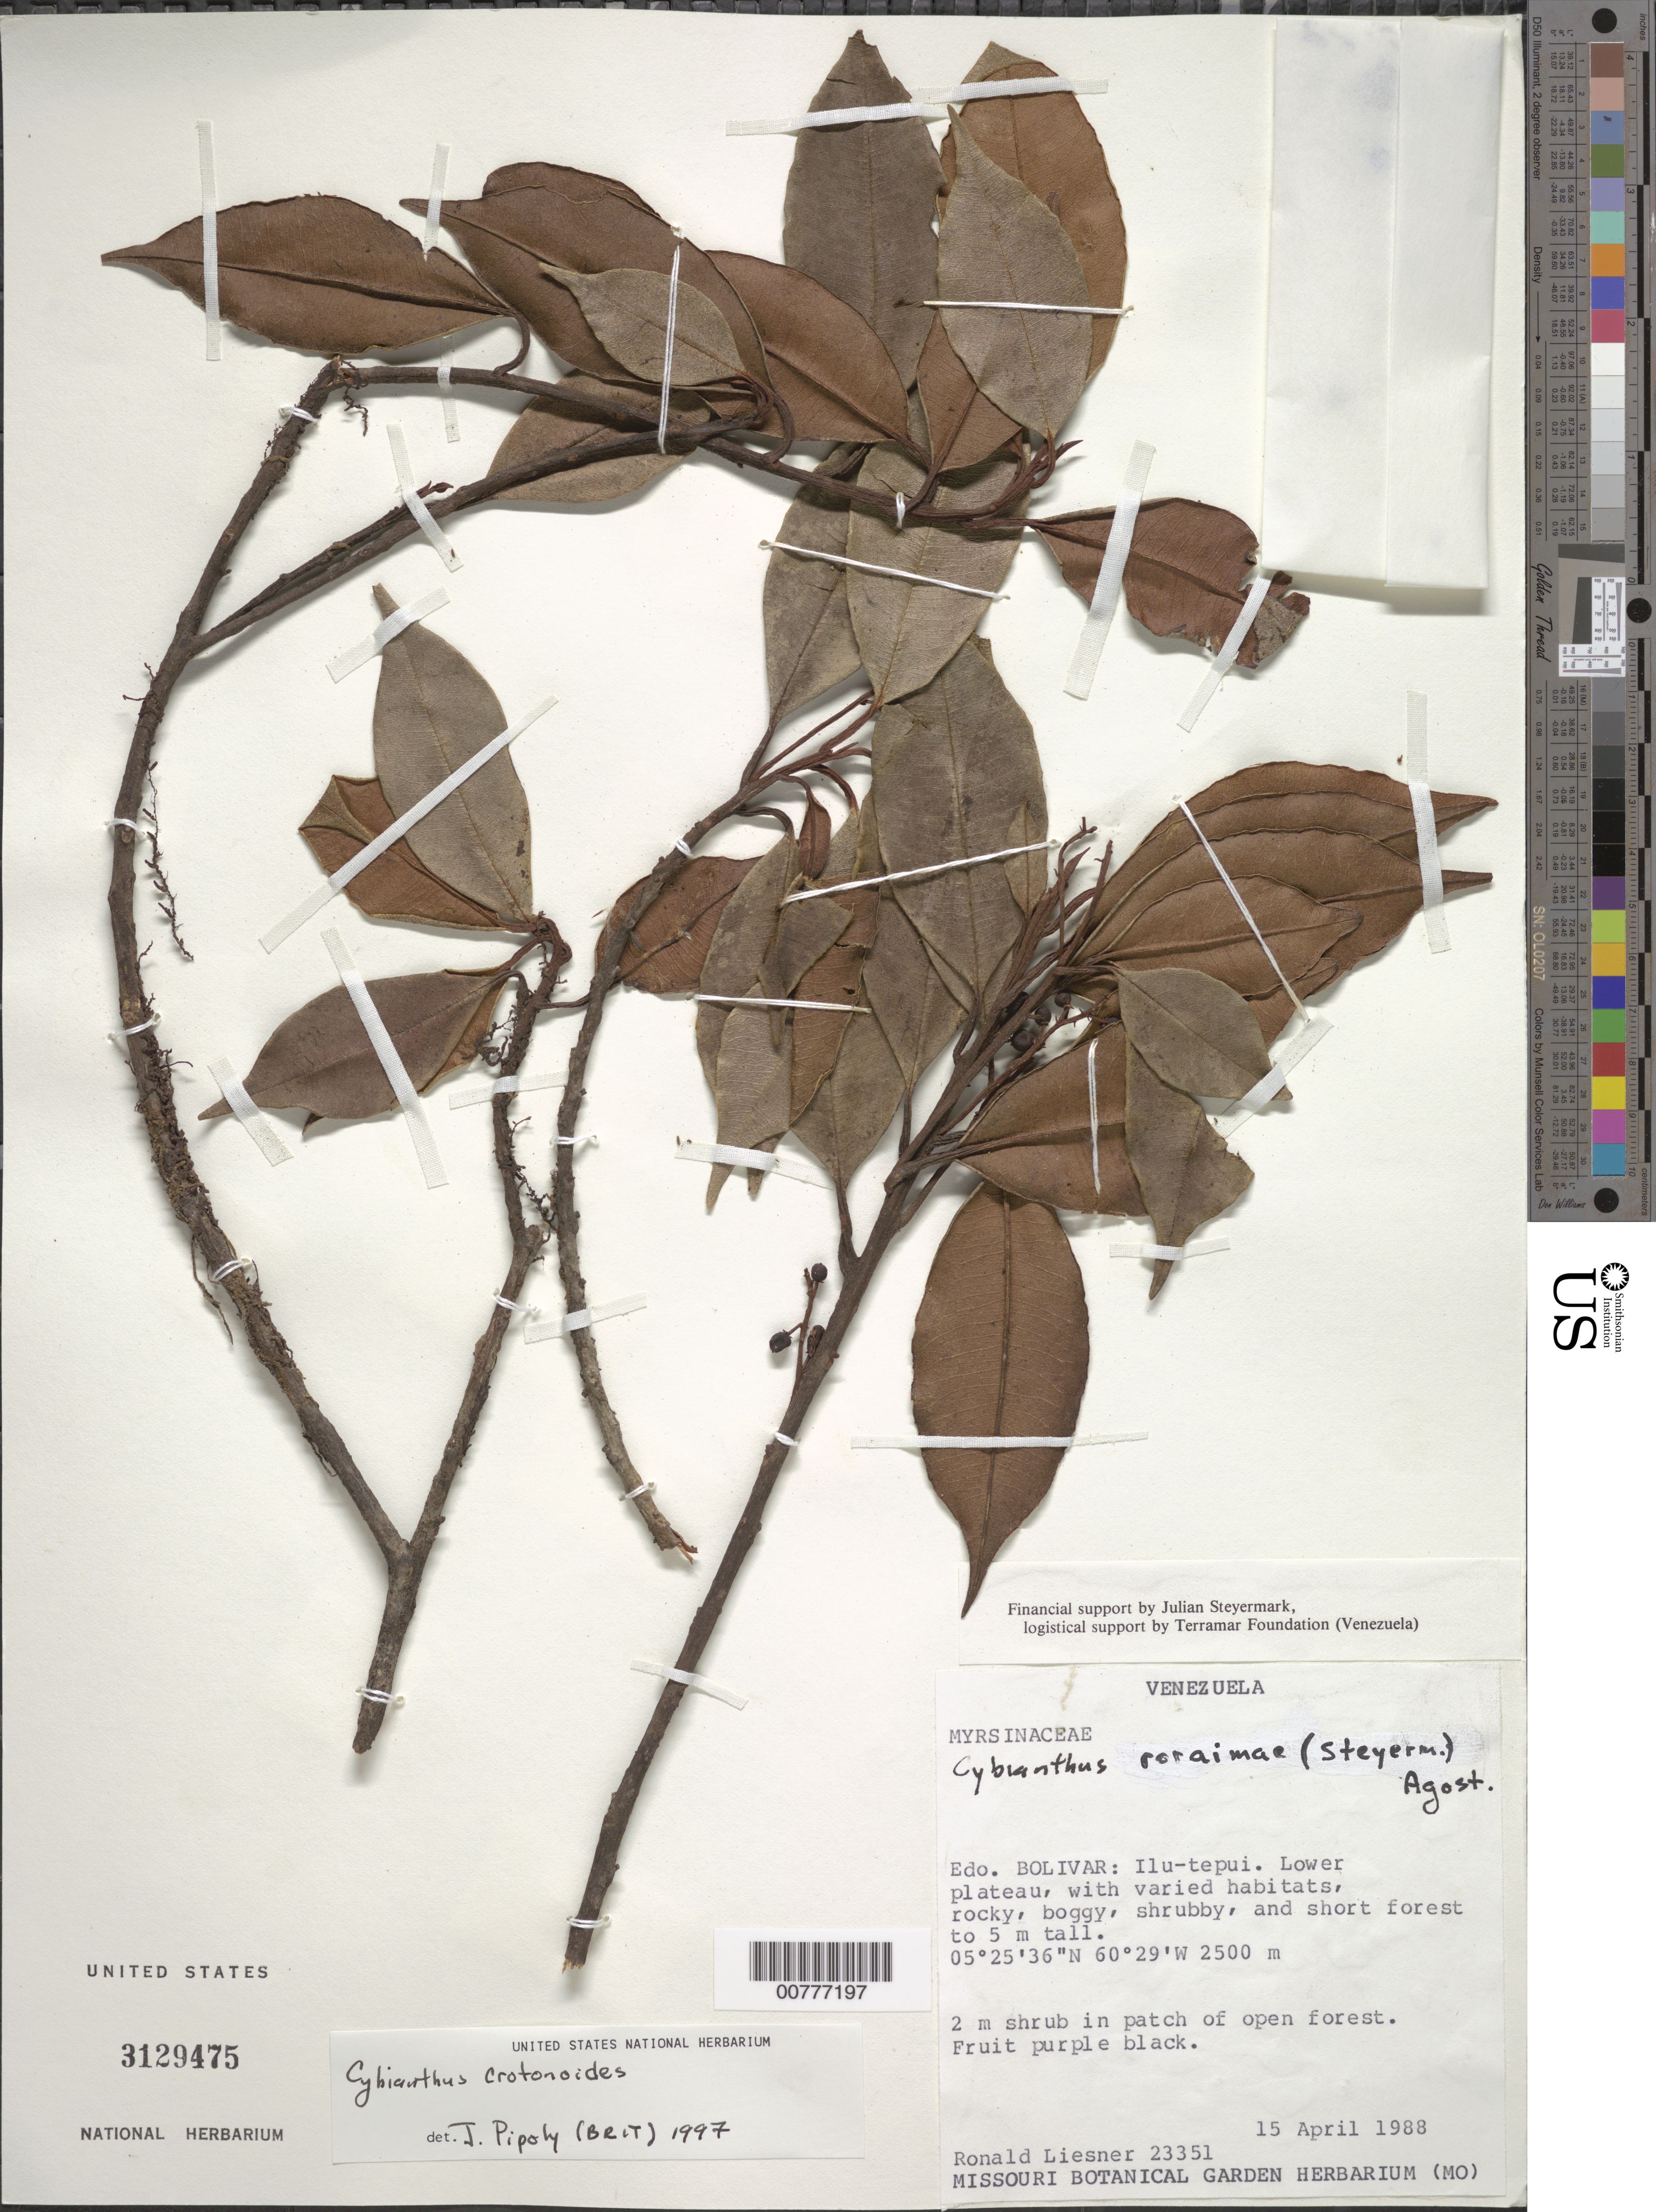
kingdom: Plantae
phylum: Tracheophyta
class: Magnoliopsida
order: Ericales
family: Primulaceae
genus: Cybianthus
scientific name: Cybianthus roraimae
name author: (Steyerm.) G. Agostini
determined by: Pipoly, J. J., III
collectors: R. L. Liesner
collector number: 23351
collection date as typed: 15-Apr-88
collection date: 1988-04-15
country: Venezuela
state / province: Bolívar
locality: Ilu-tepuí, lower plateau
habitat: Rocky, boggy, shrubby & short forest; in patch of open forest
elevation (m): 2500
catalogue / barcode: US 3129457